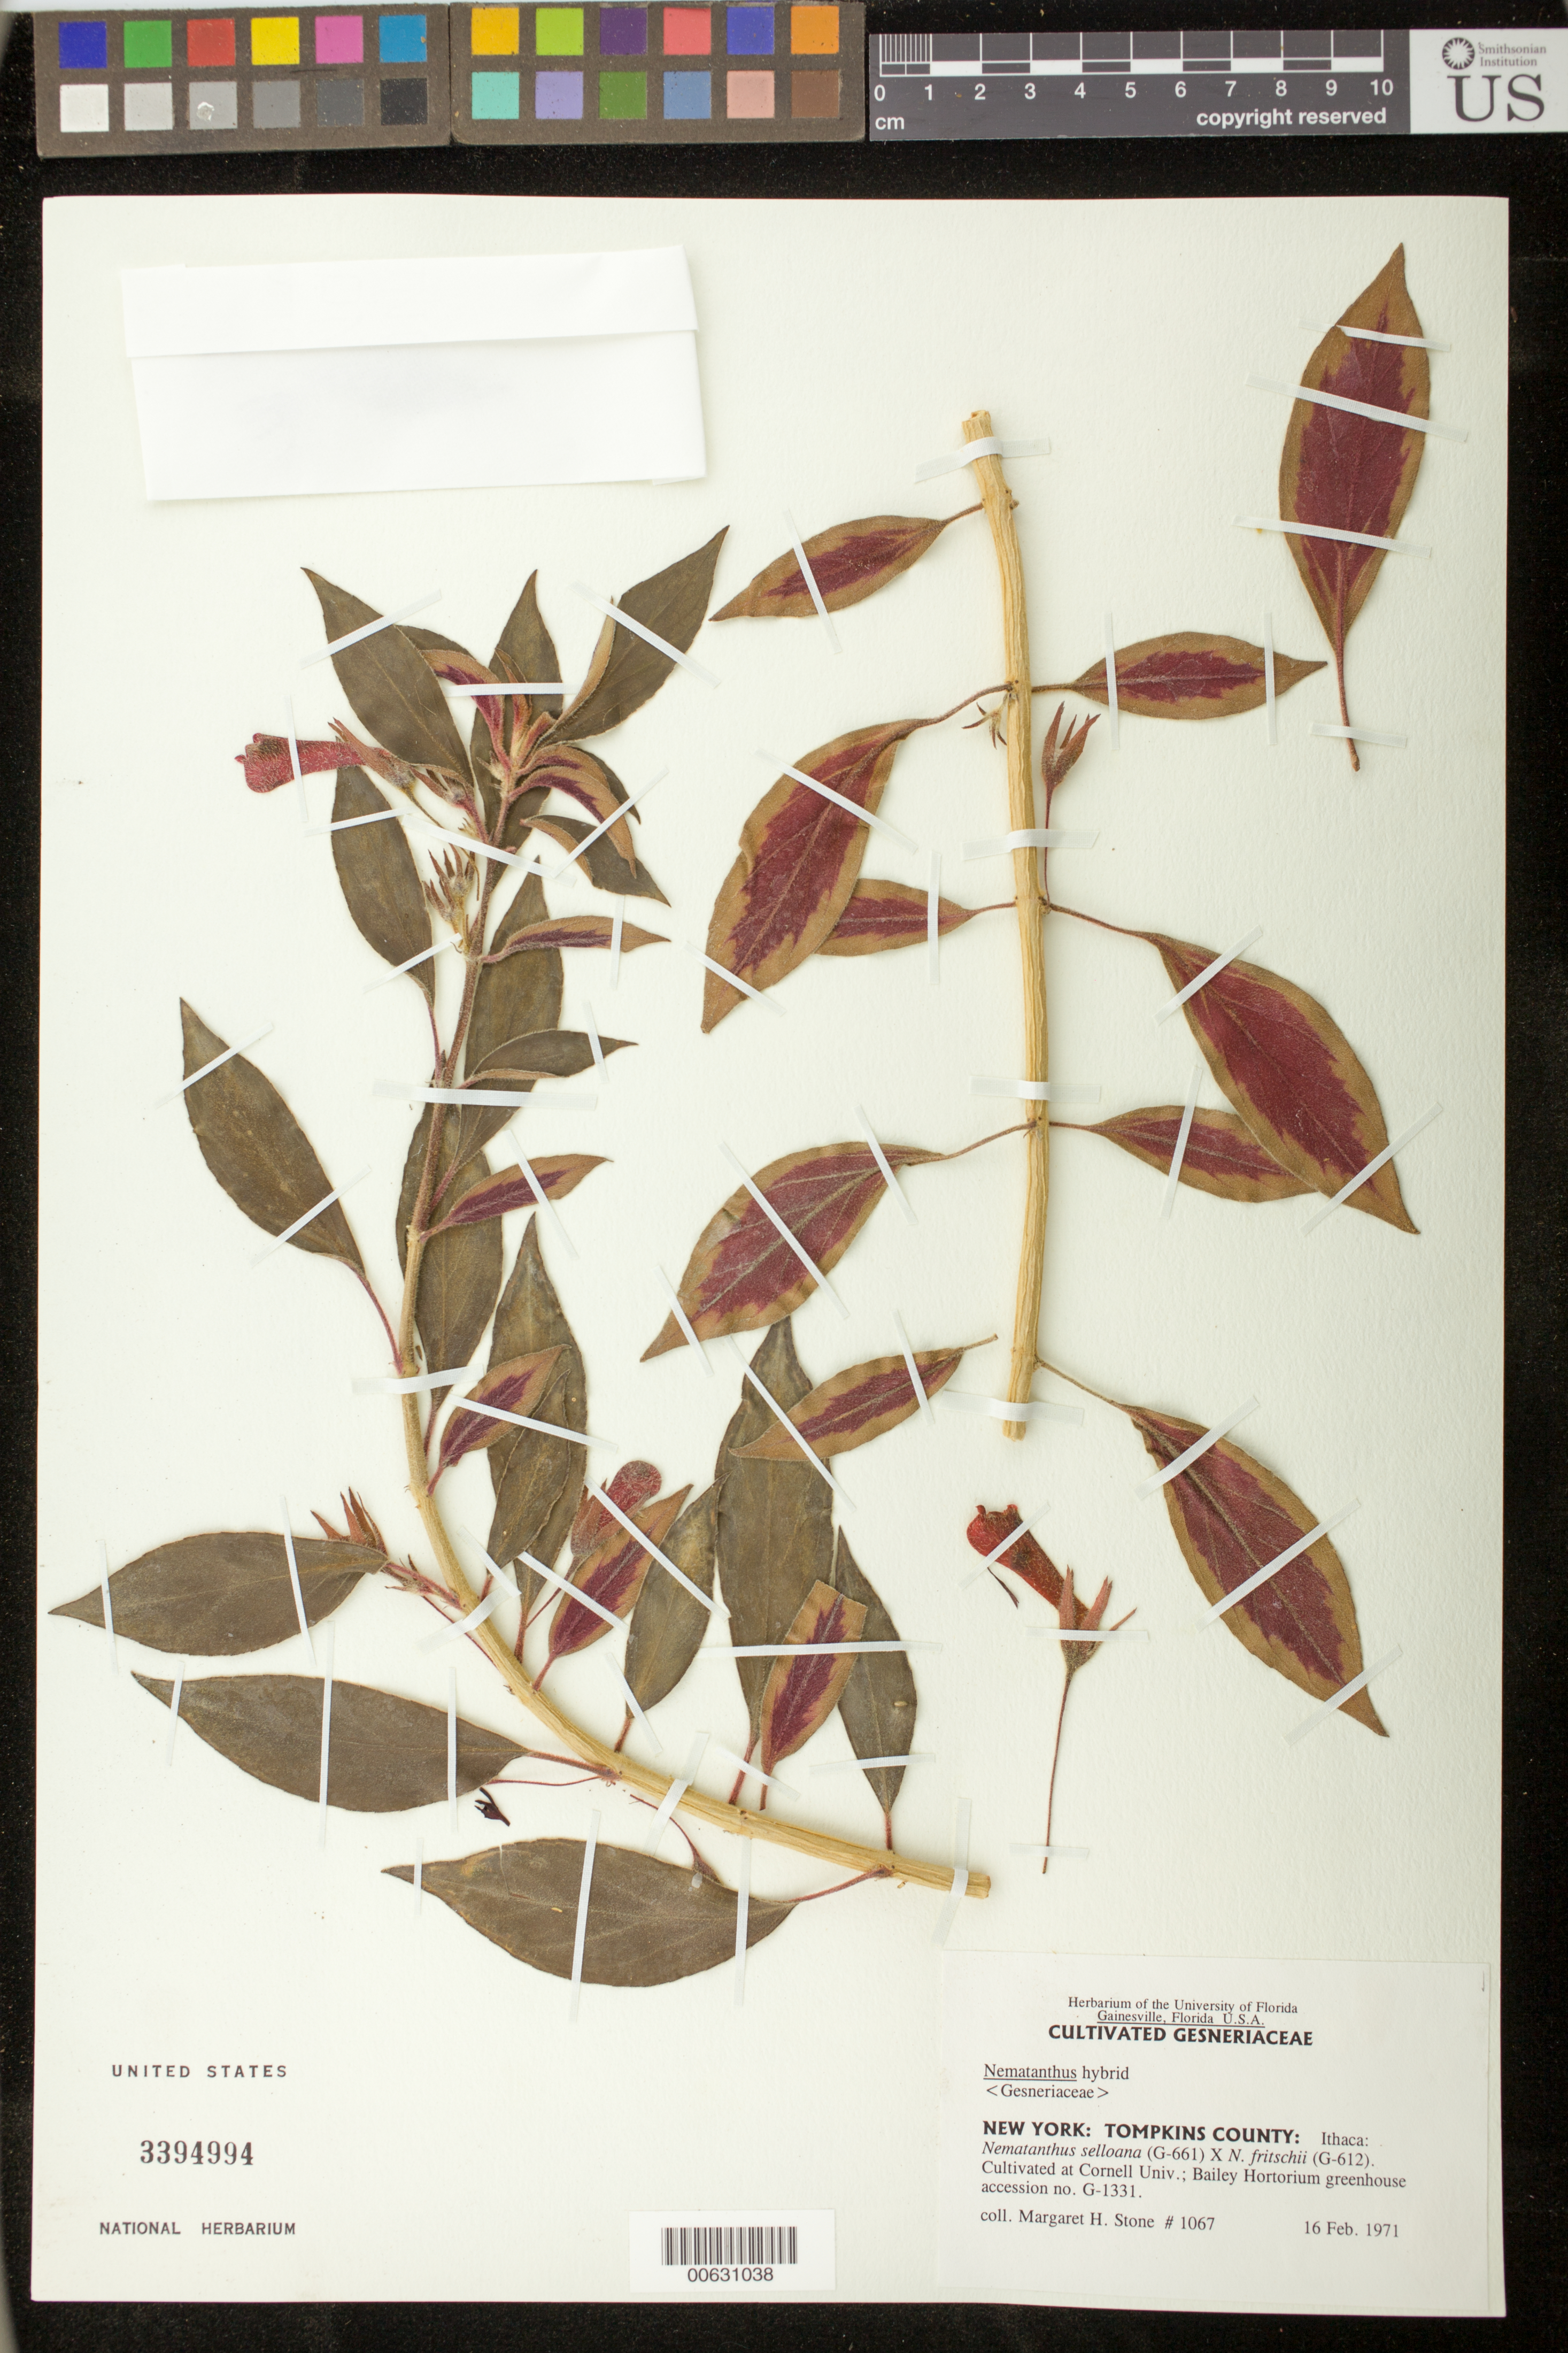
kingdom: Plantae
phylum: Tracheophyta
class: Magnoliopsida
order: Lamiales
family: Gesneriaceae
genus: Nematanthus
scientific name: Nematanthus hybrid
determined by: Skog, Laurence E.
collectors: M. Stone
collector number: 1067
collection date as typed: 16 Feb 1971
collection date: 1971-02-16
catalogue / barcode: US 3394994